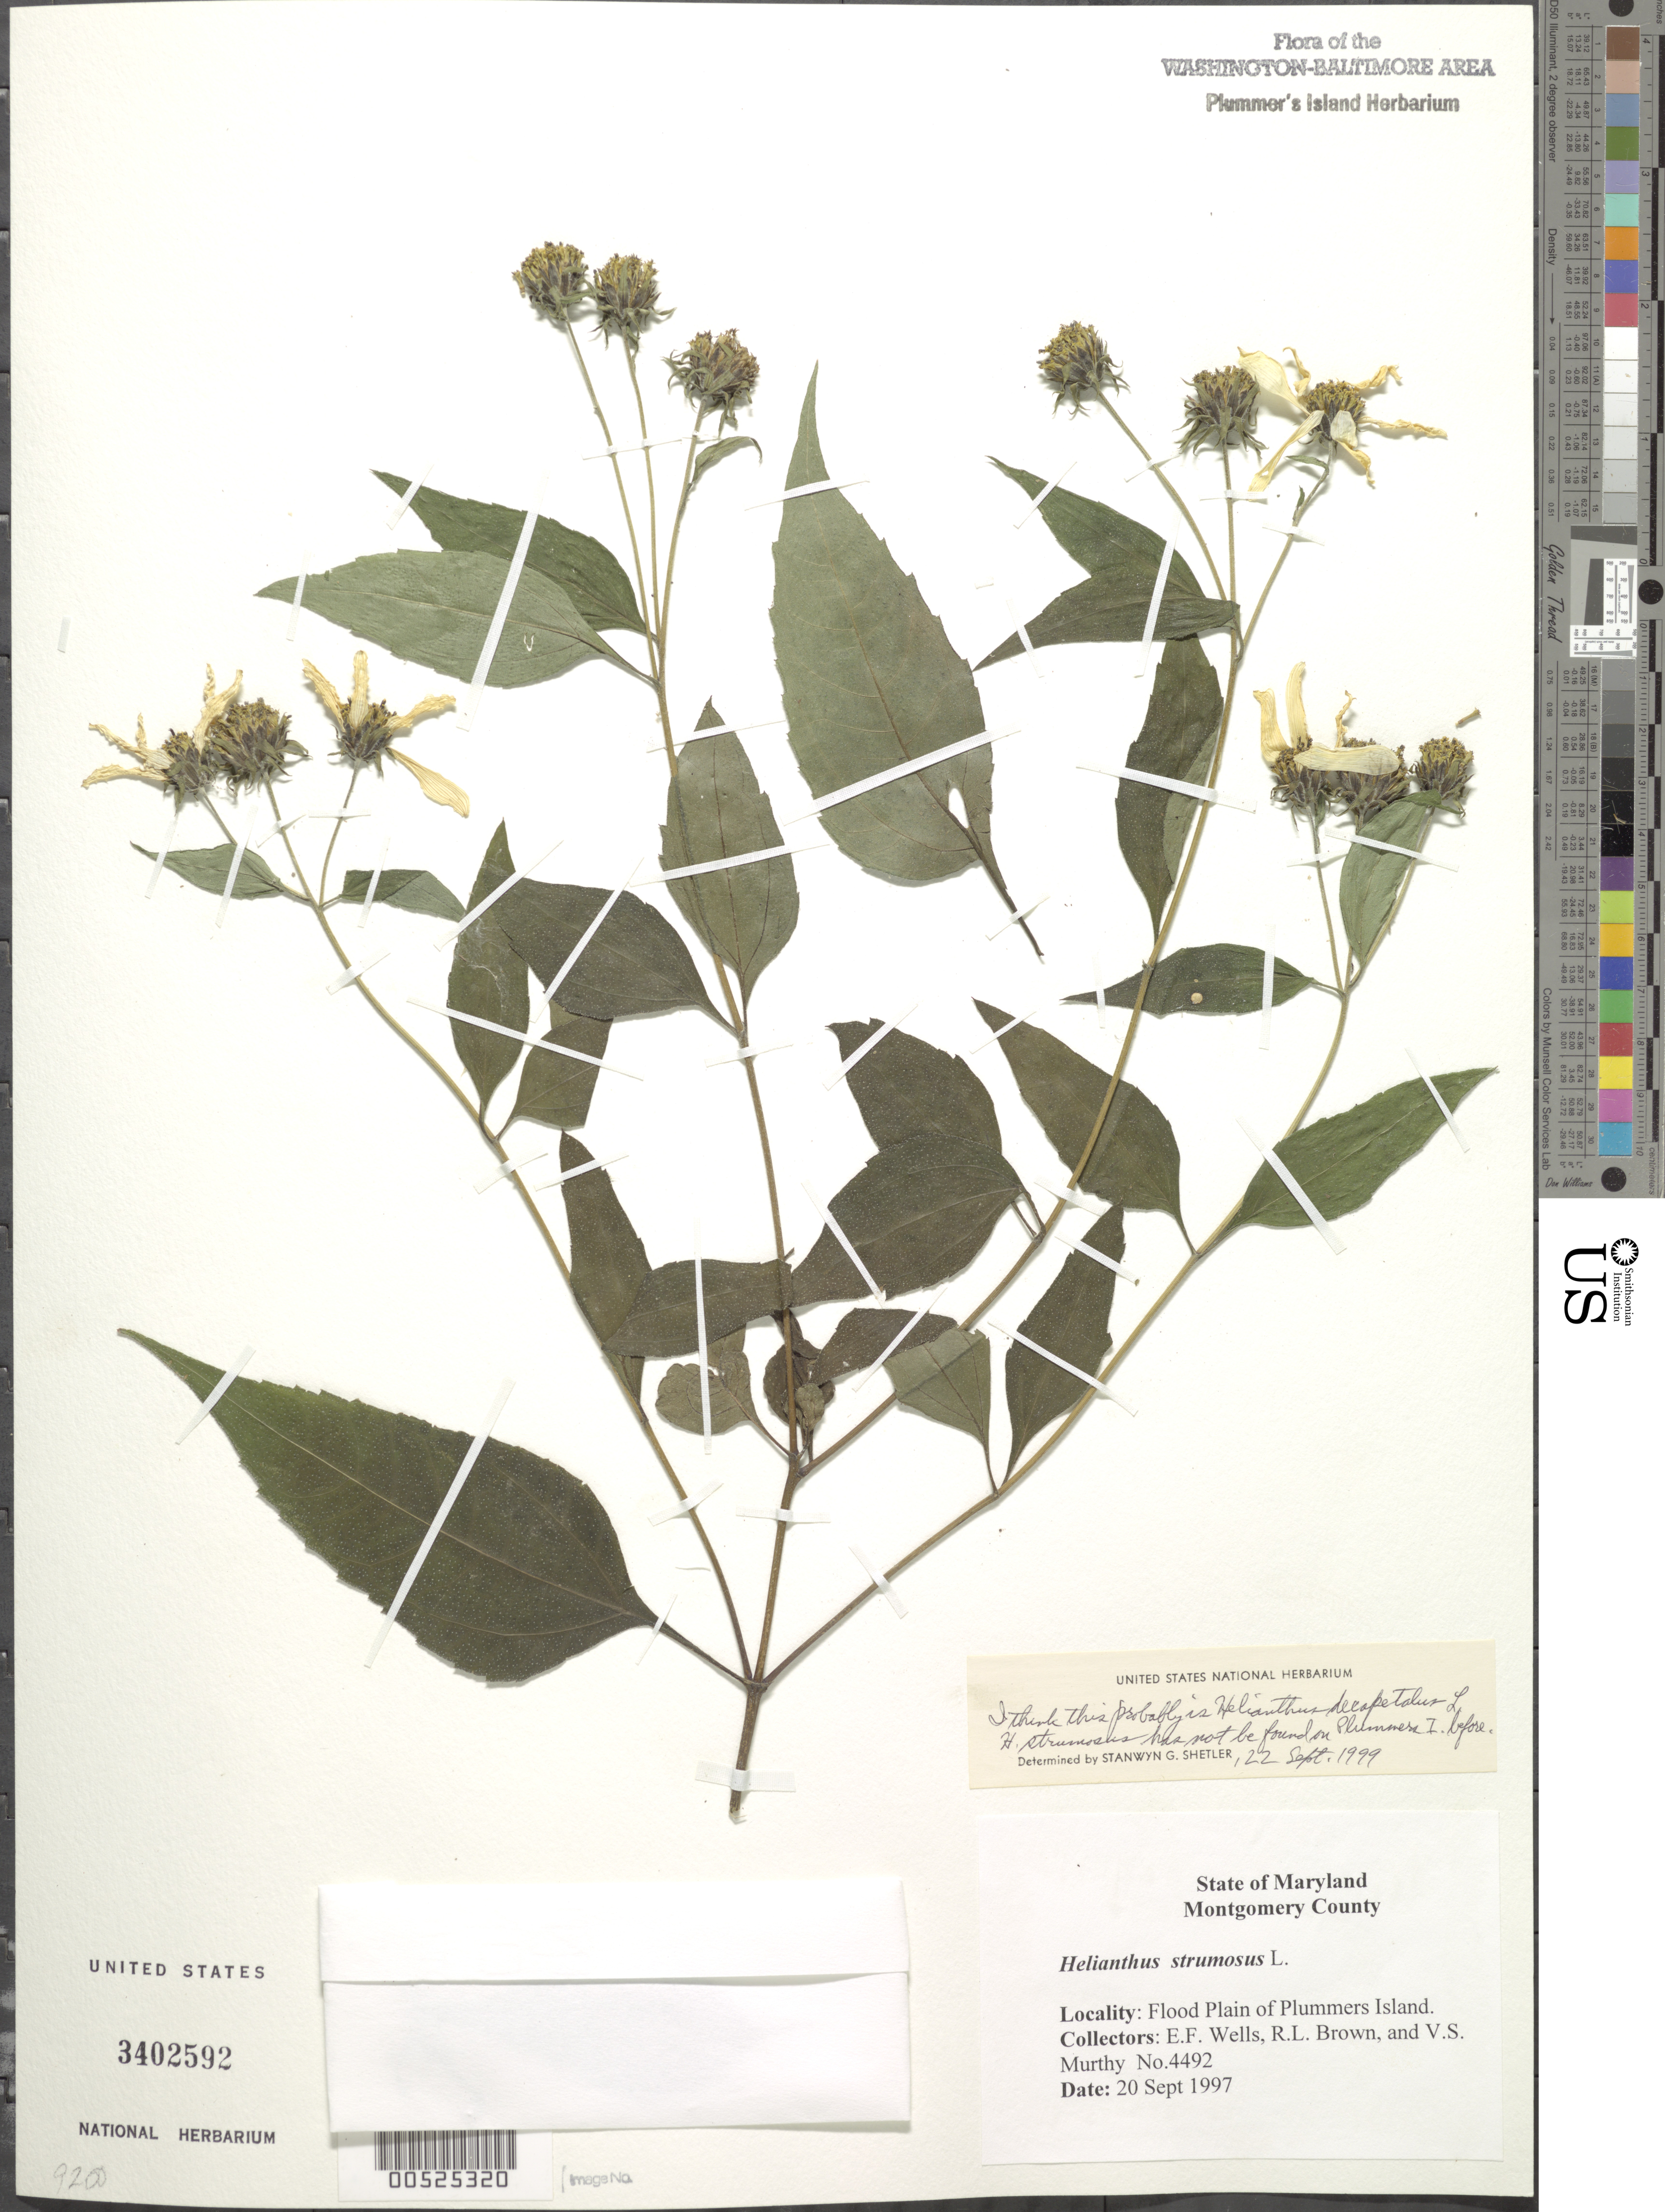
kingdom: Plantae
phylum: Tracheophyta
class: Magnoliopsida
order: Asterales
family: Asteraceae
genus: Helianthus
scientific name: Helianthus decapetalus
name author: L.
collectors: E. F. Wells, R. L. Brown & V. S. Murthy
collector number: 4492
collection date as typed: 20 Sep 1997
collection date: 1997-09-20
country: United States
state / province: Maryland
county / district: Montgomery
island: Plummers Island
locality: Flood plain of Plummers Island Plummers Island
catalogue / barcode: US 3402592